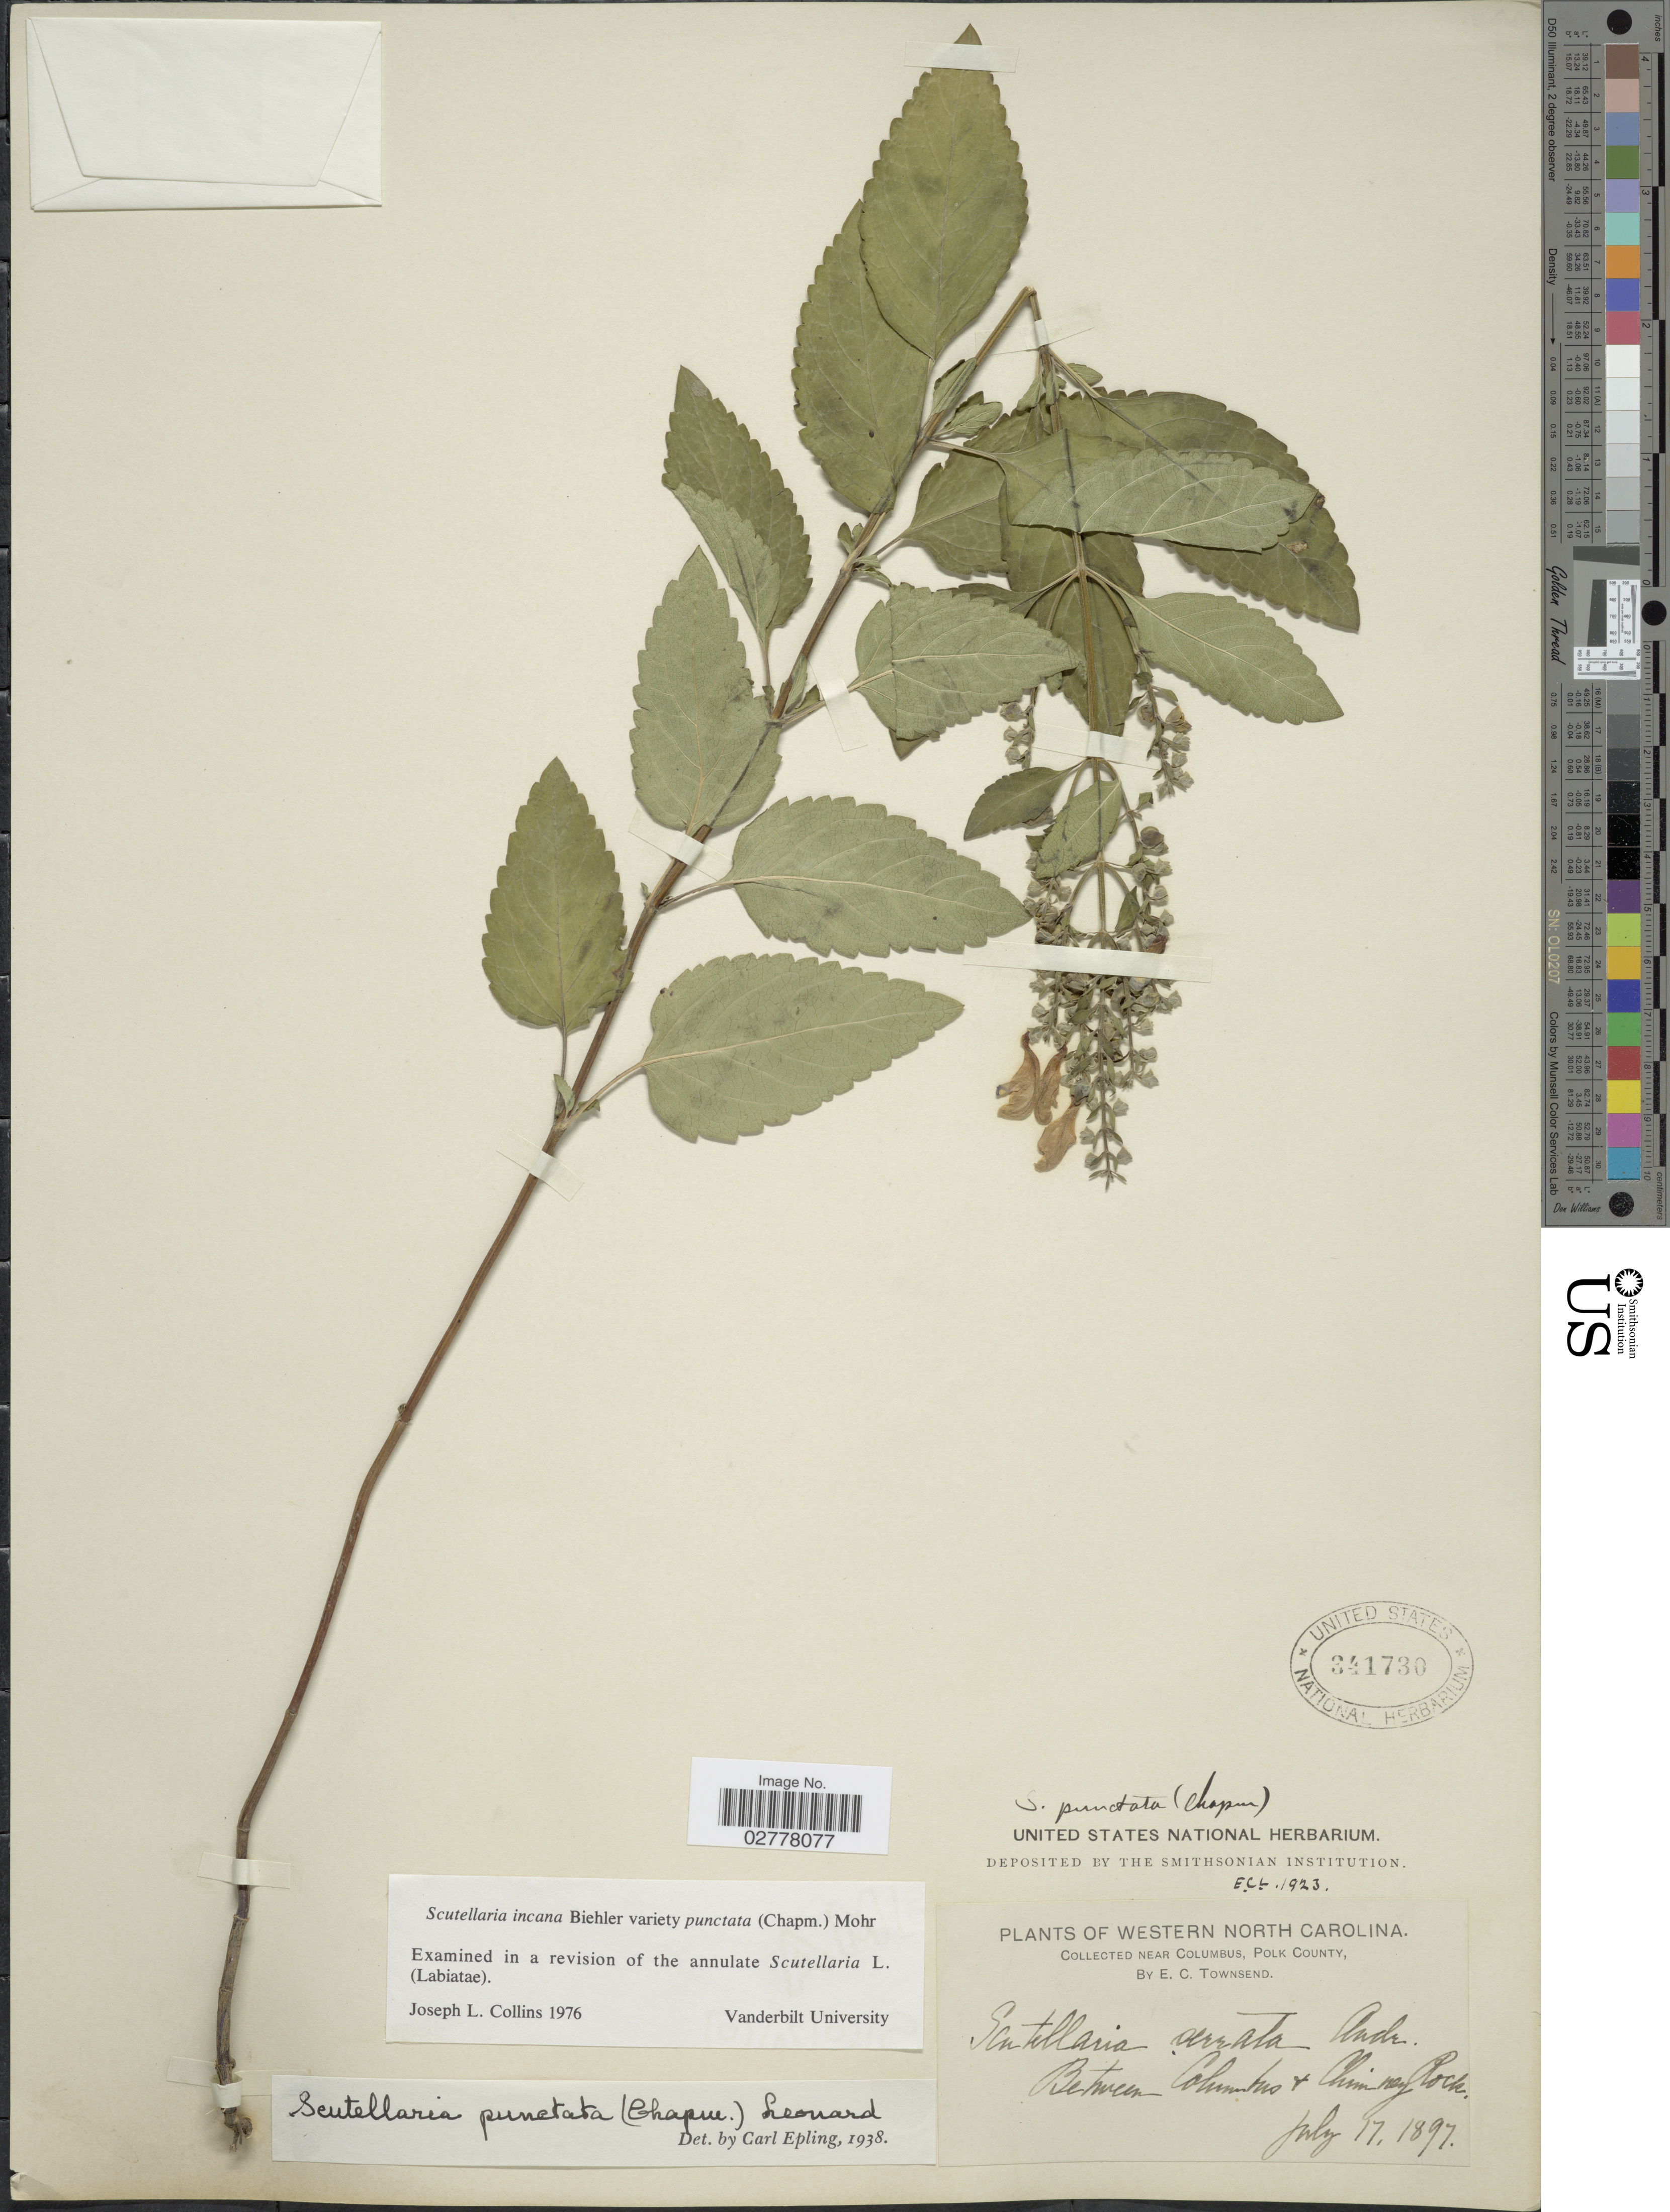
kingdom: Plantae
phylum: Tracheophyta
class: Magnoliopsida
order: Lamiales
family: Lamiaceae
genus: Scutellaria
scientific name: Scutellaria incana var. punctata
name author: (Chapm.) C. Mohr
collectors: E. C. Townsend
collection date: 1897-07-17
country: United States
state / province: North Carolina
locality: Western North Carolina. Near Columbus, Polk County. Between Columbus & Chimney Rock.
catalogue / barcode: US 341730